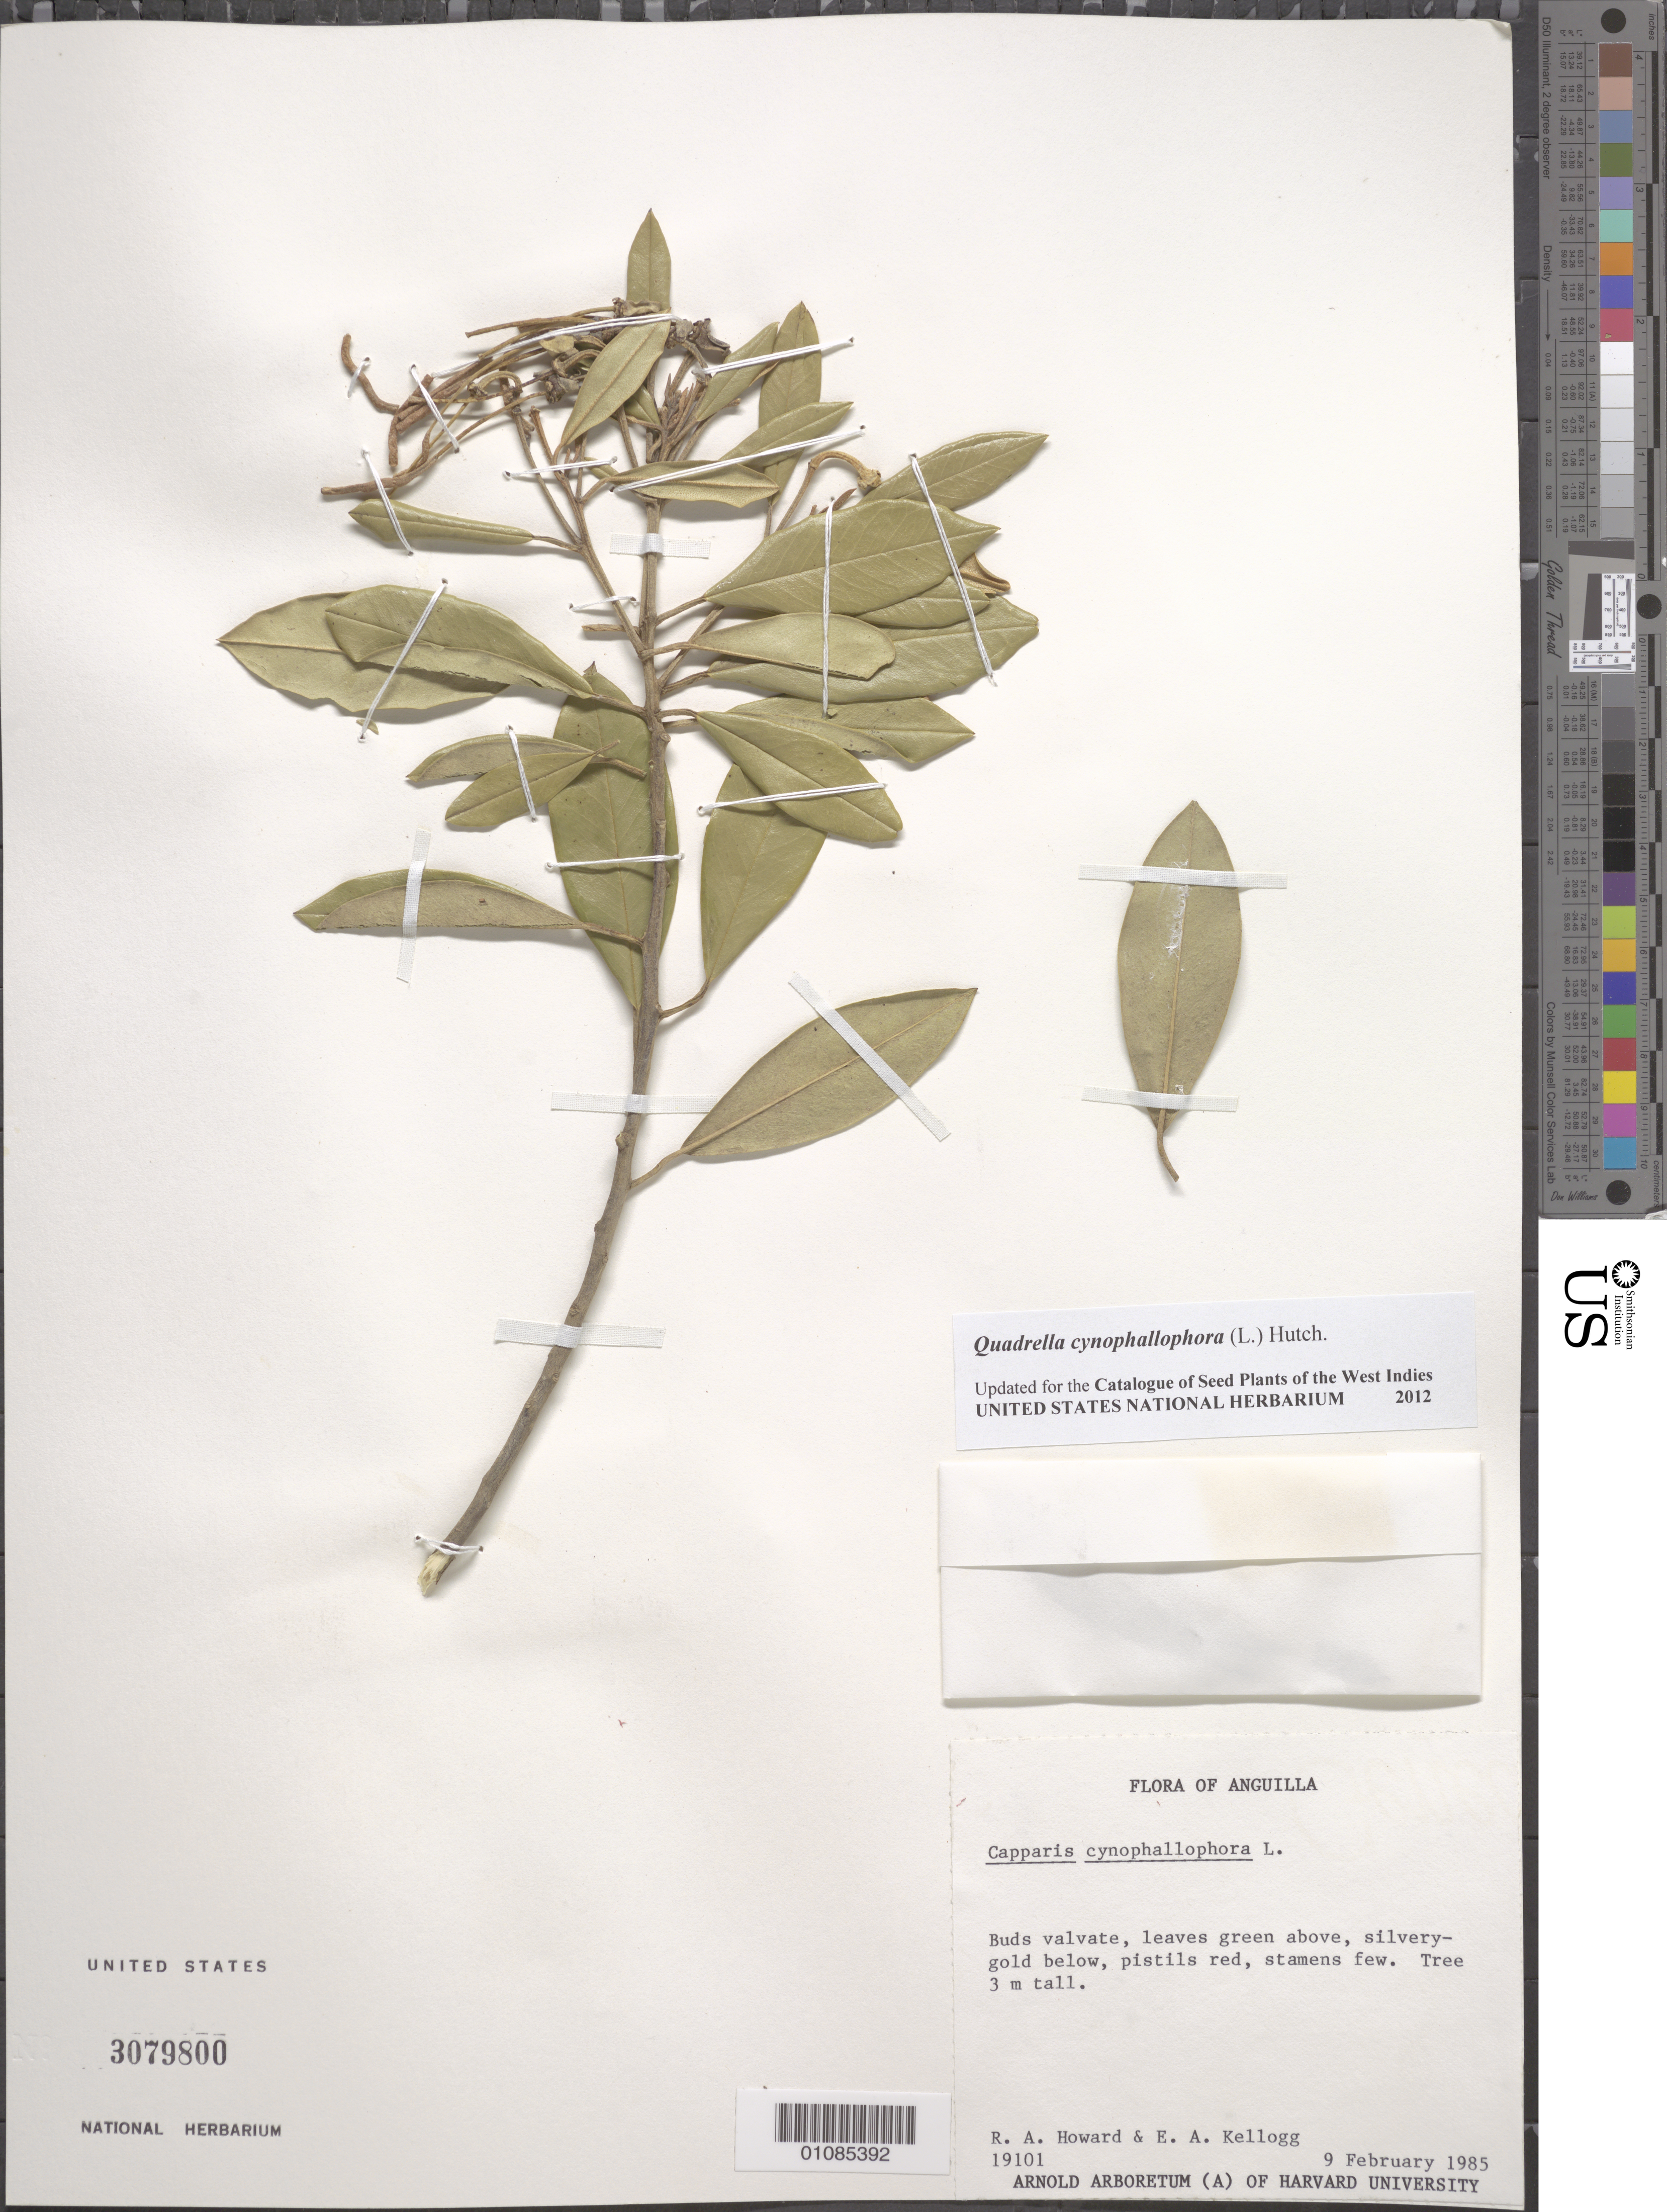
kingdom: Plantae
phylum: Tracheophyta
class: Magnoliopsida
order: Brassicales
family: Capparaceae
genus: Quadrella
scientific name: Quadrella cynophallophora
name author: (L.) Hutch.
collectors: R. A. Howard & E. A. Kellogg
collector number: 19101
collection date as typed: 09 Feb 1985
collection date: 1985-02-09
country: Anguilla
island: Anguilla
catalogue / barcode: US 3079800